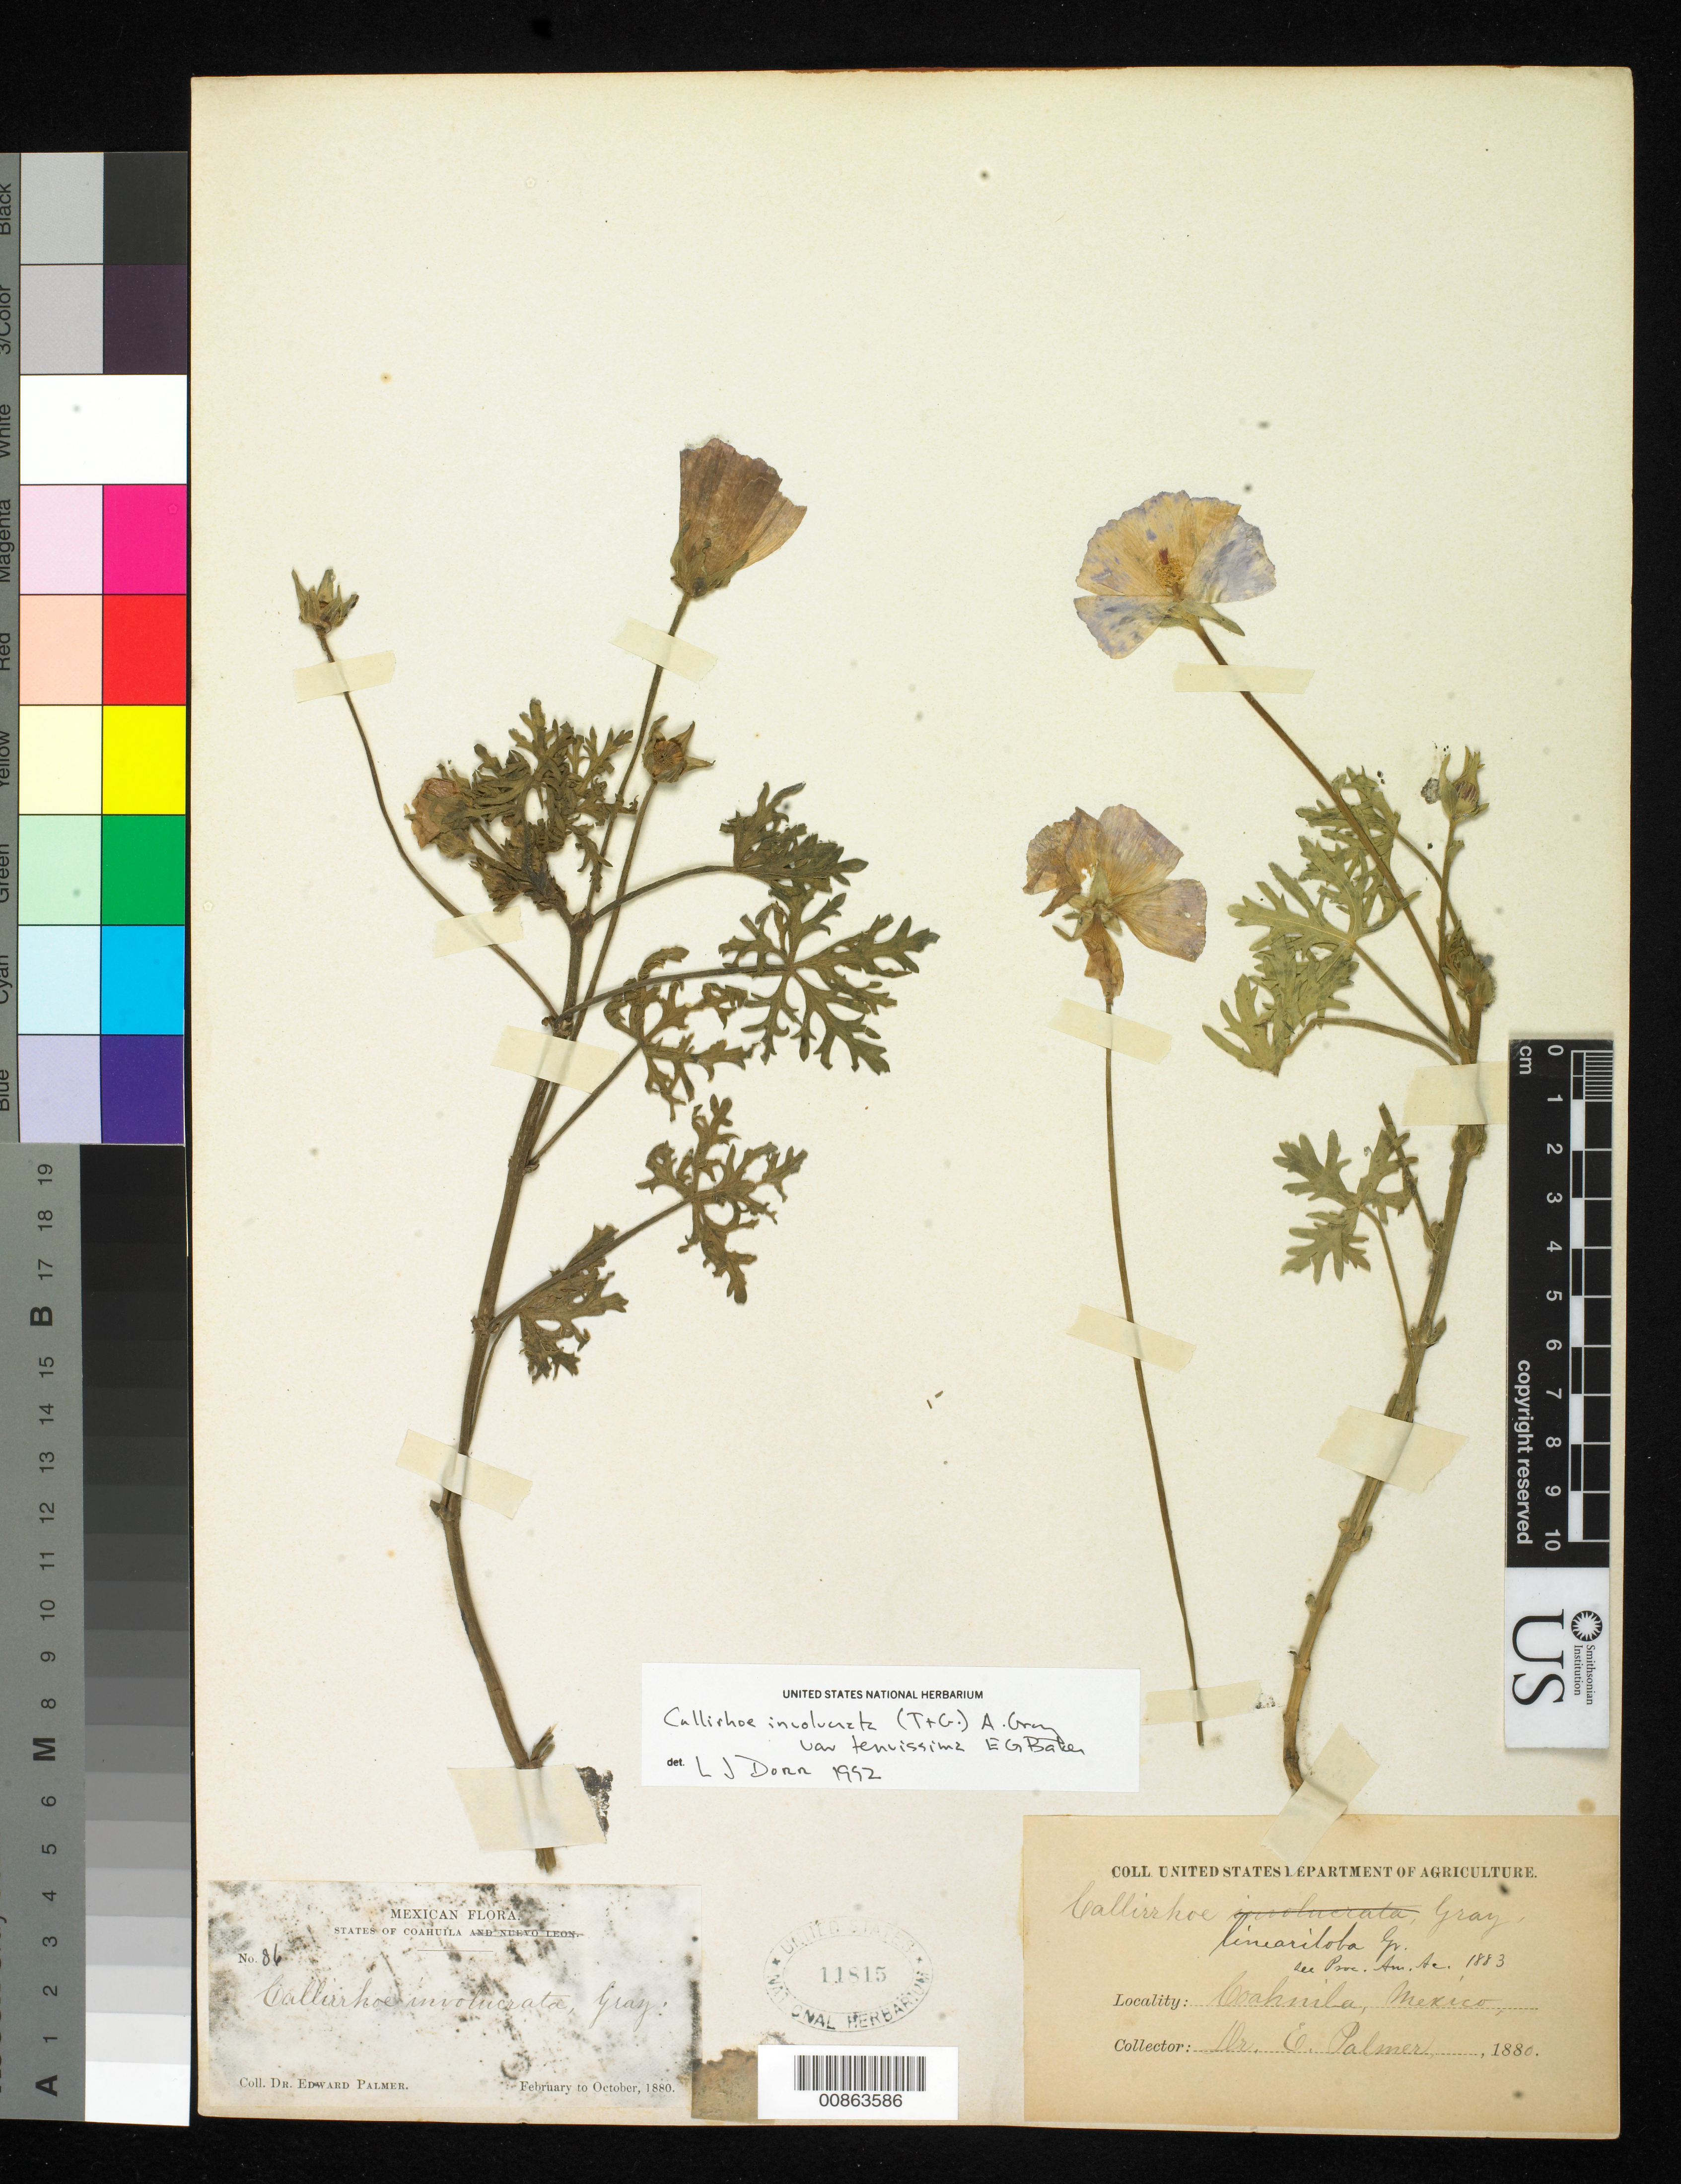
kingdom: Plantae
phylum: Tracheophyta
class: Magnoliopsida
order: Malvales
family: Malvaceae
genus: Callirhoe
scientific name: Callirhoe involucrata var. tenuissima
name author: Baker f.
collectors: E. Palmer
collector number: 86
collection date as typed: Feb 1880 to -- Oct 1880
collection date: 1880-02/1880-10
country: Mexico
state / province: Coahuila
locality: State of Coahuila.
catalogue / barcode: US 11815